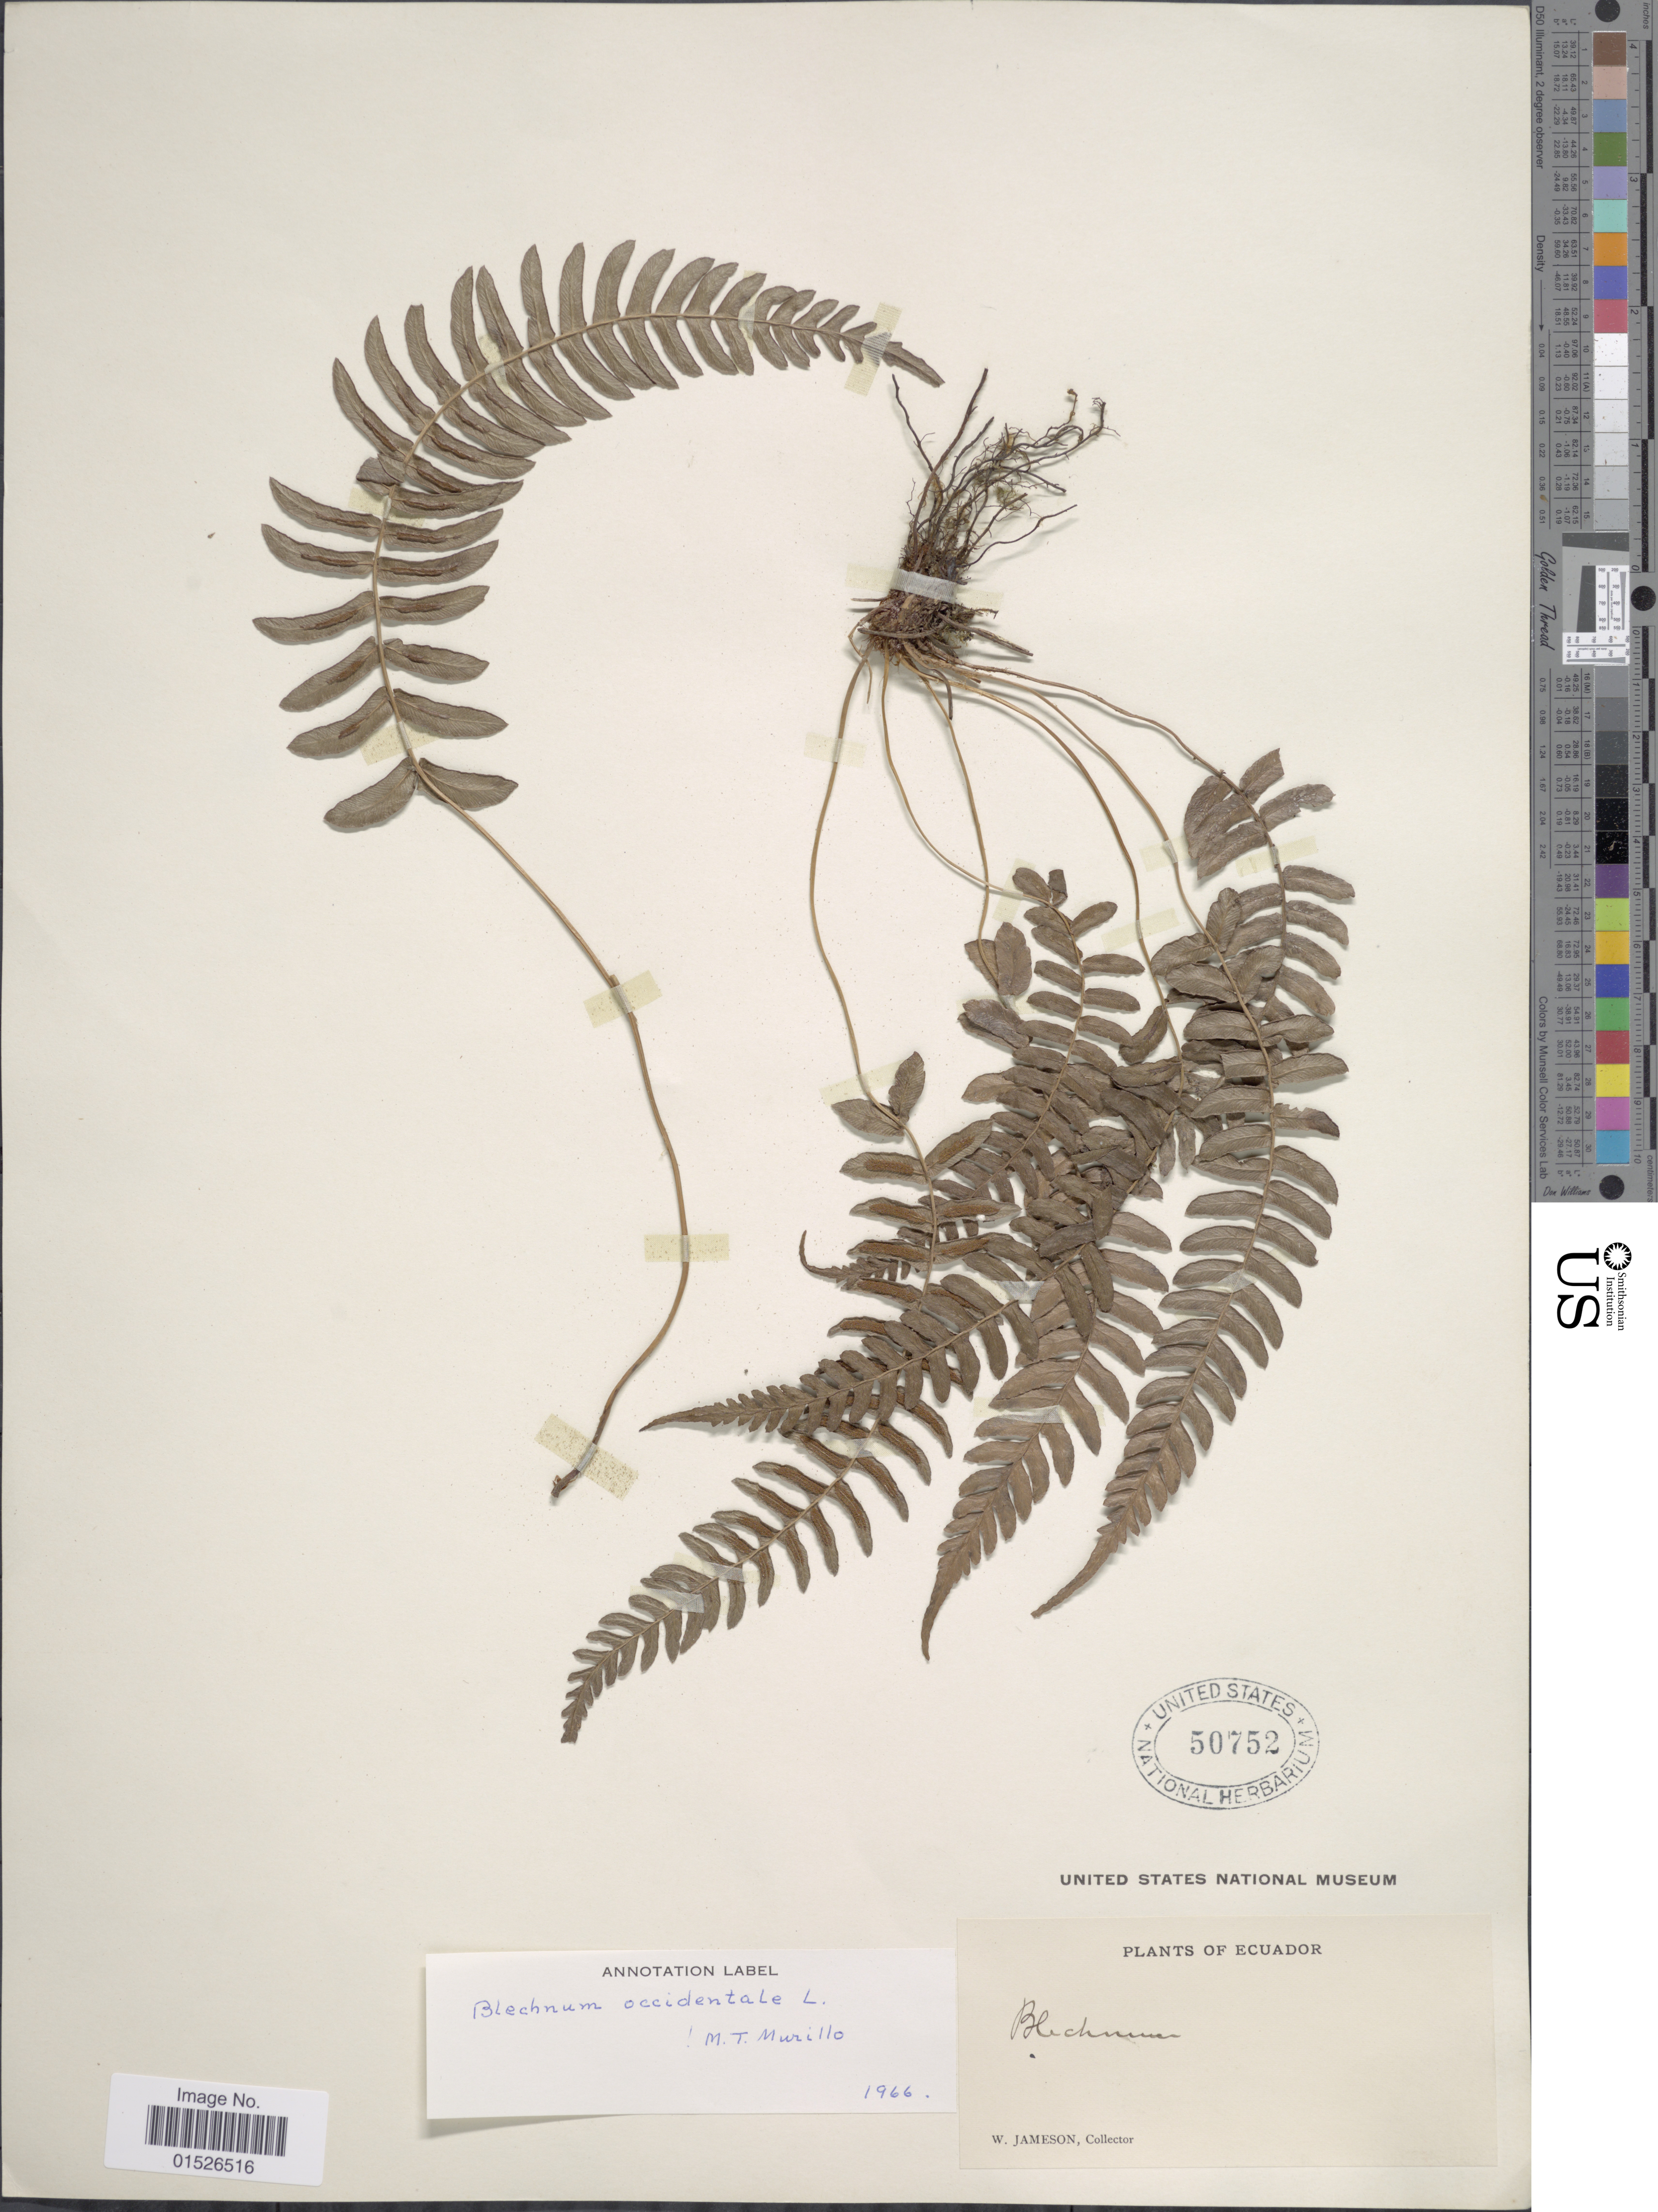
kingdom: Plantae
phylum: Tracheophyta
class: Polypodiopsida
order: Polypodiales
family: Blechnaceae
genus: Blechnum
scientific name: Blechnum occidentale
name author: L.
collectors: W. Jameson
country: Ecuador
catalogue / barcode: US 50752